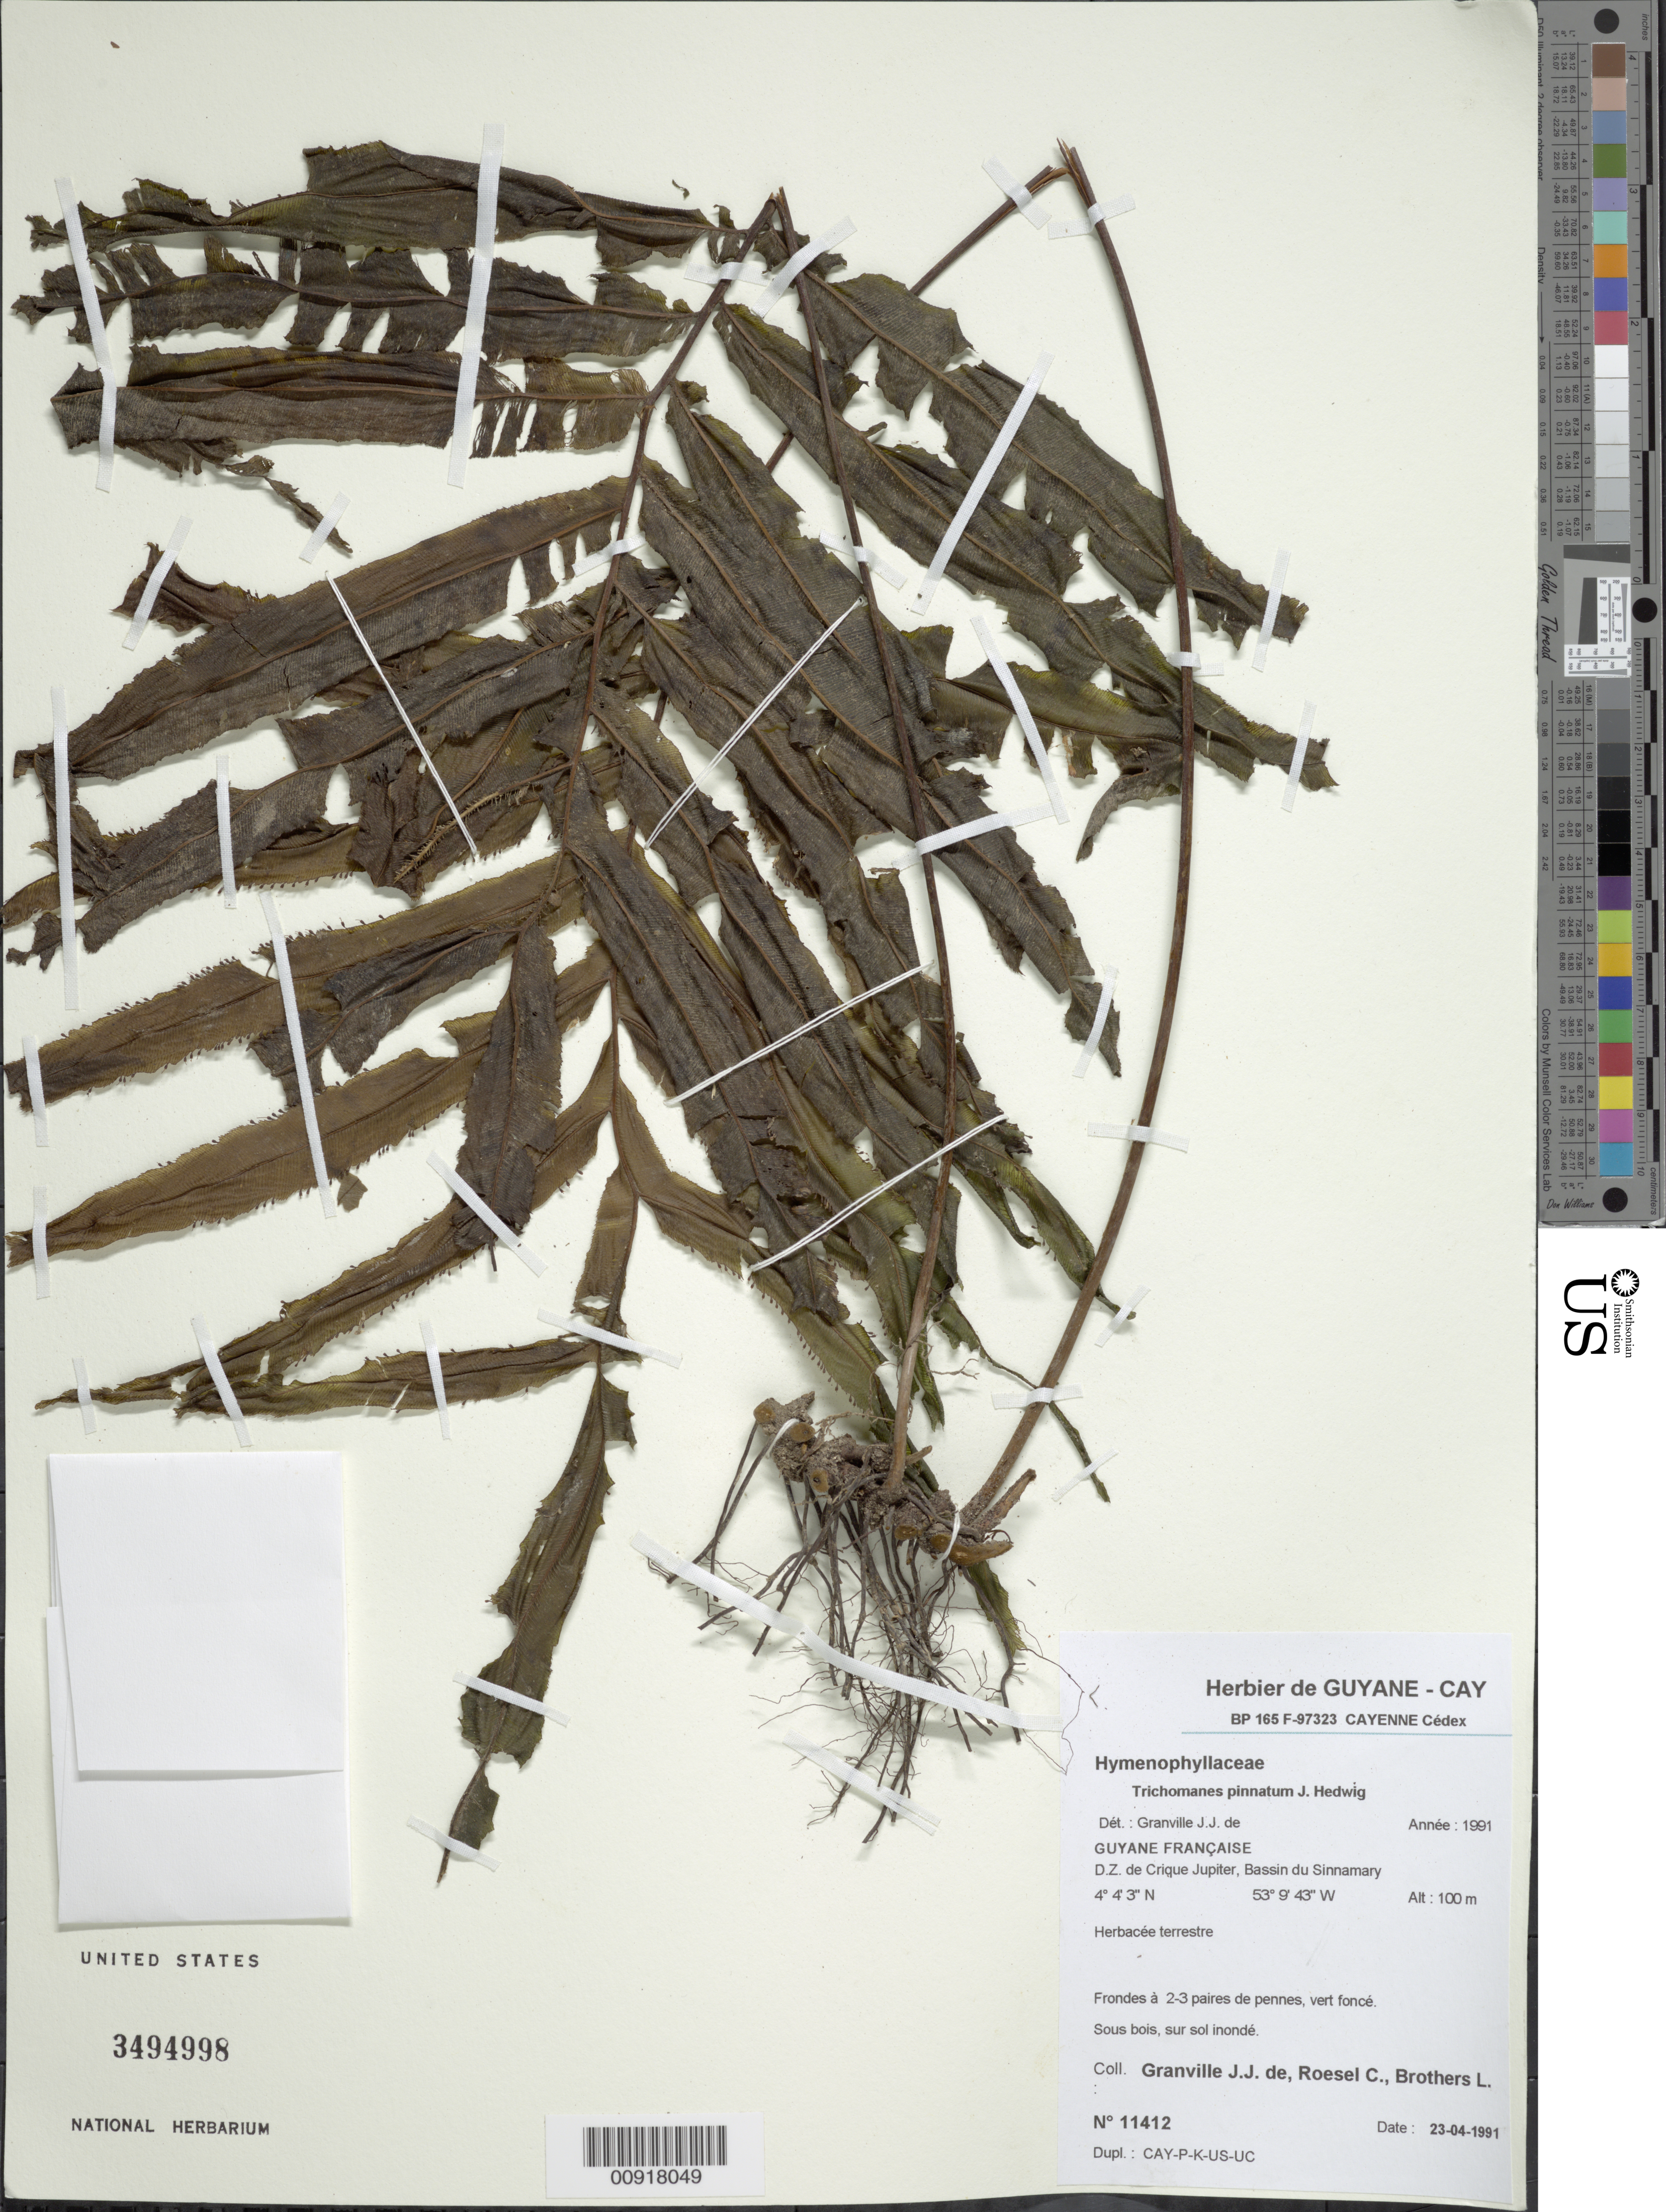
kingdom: Plantae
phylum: Tracheophyta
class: Polypodiopsida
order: Hymenophyllales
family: Hymenophyllaceae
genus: Trichomanes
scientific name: Trichomanes pinnatum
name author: Hedw.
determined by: Granville, J. J. de, (CAY), Institut de Recherche pour le Developpement (IRD) (FRENCH GUIANA)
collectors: J.-J. de Granville, C. S. Roesel & L. Brothers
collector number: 11412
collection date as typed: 23-Apr-91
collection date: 1991-04-23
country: French Guiana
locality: D.Z. de Crique Jupiter, Bassin du Sinnamary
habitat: Forêt de pente de basse altitude; sous bois, sur sol inondé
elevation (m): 100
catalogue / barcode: US 3494998